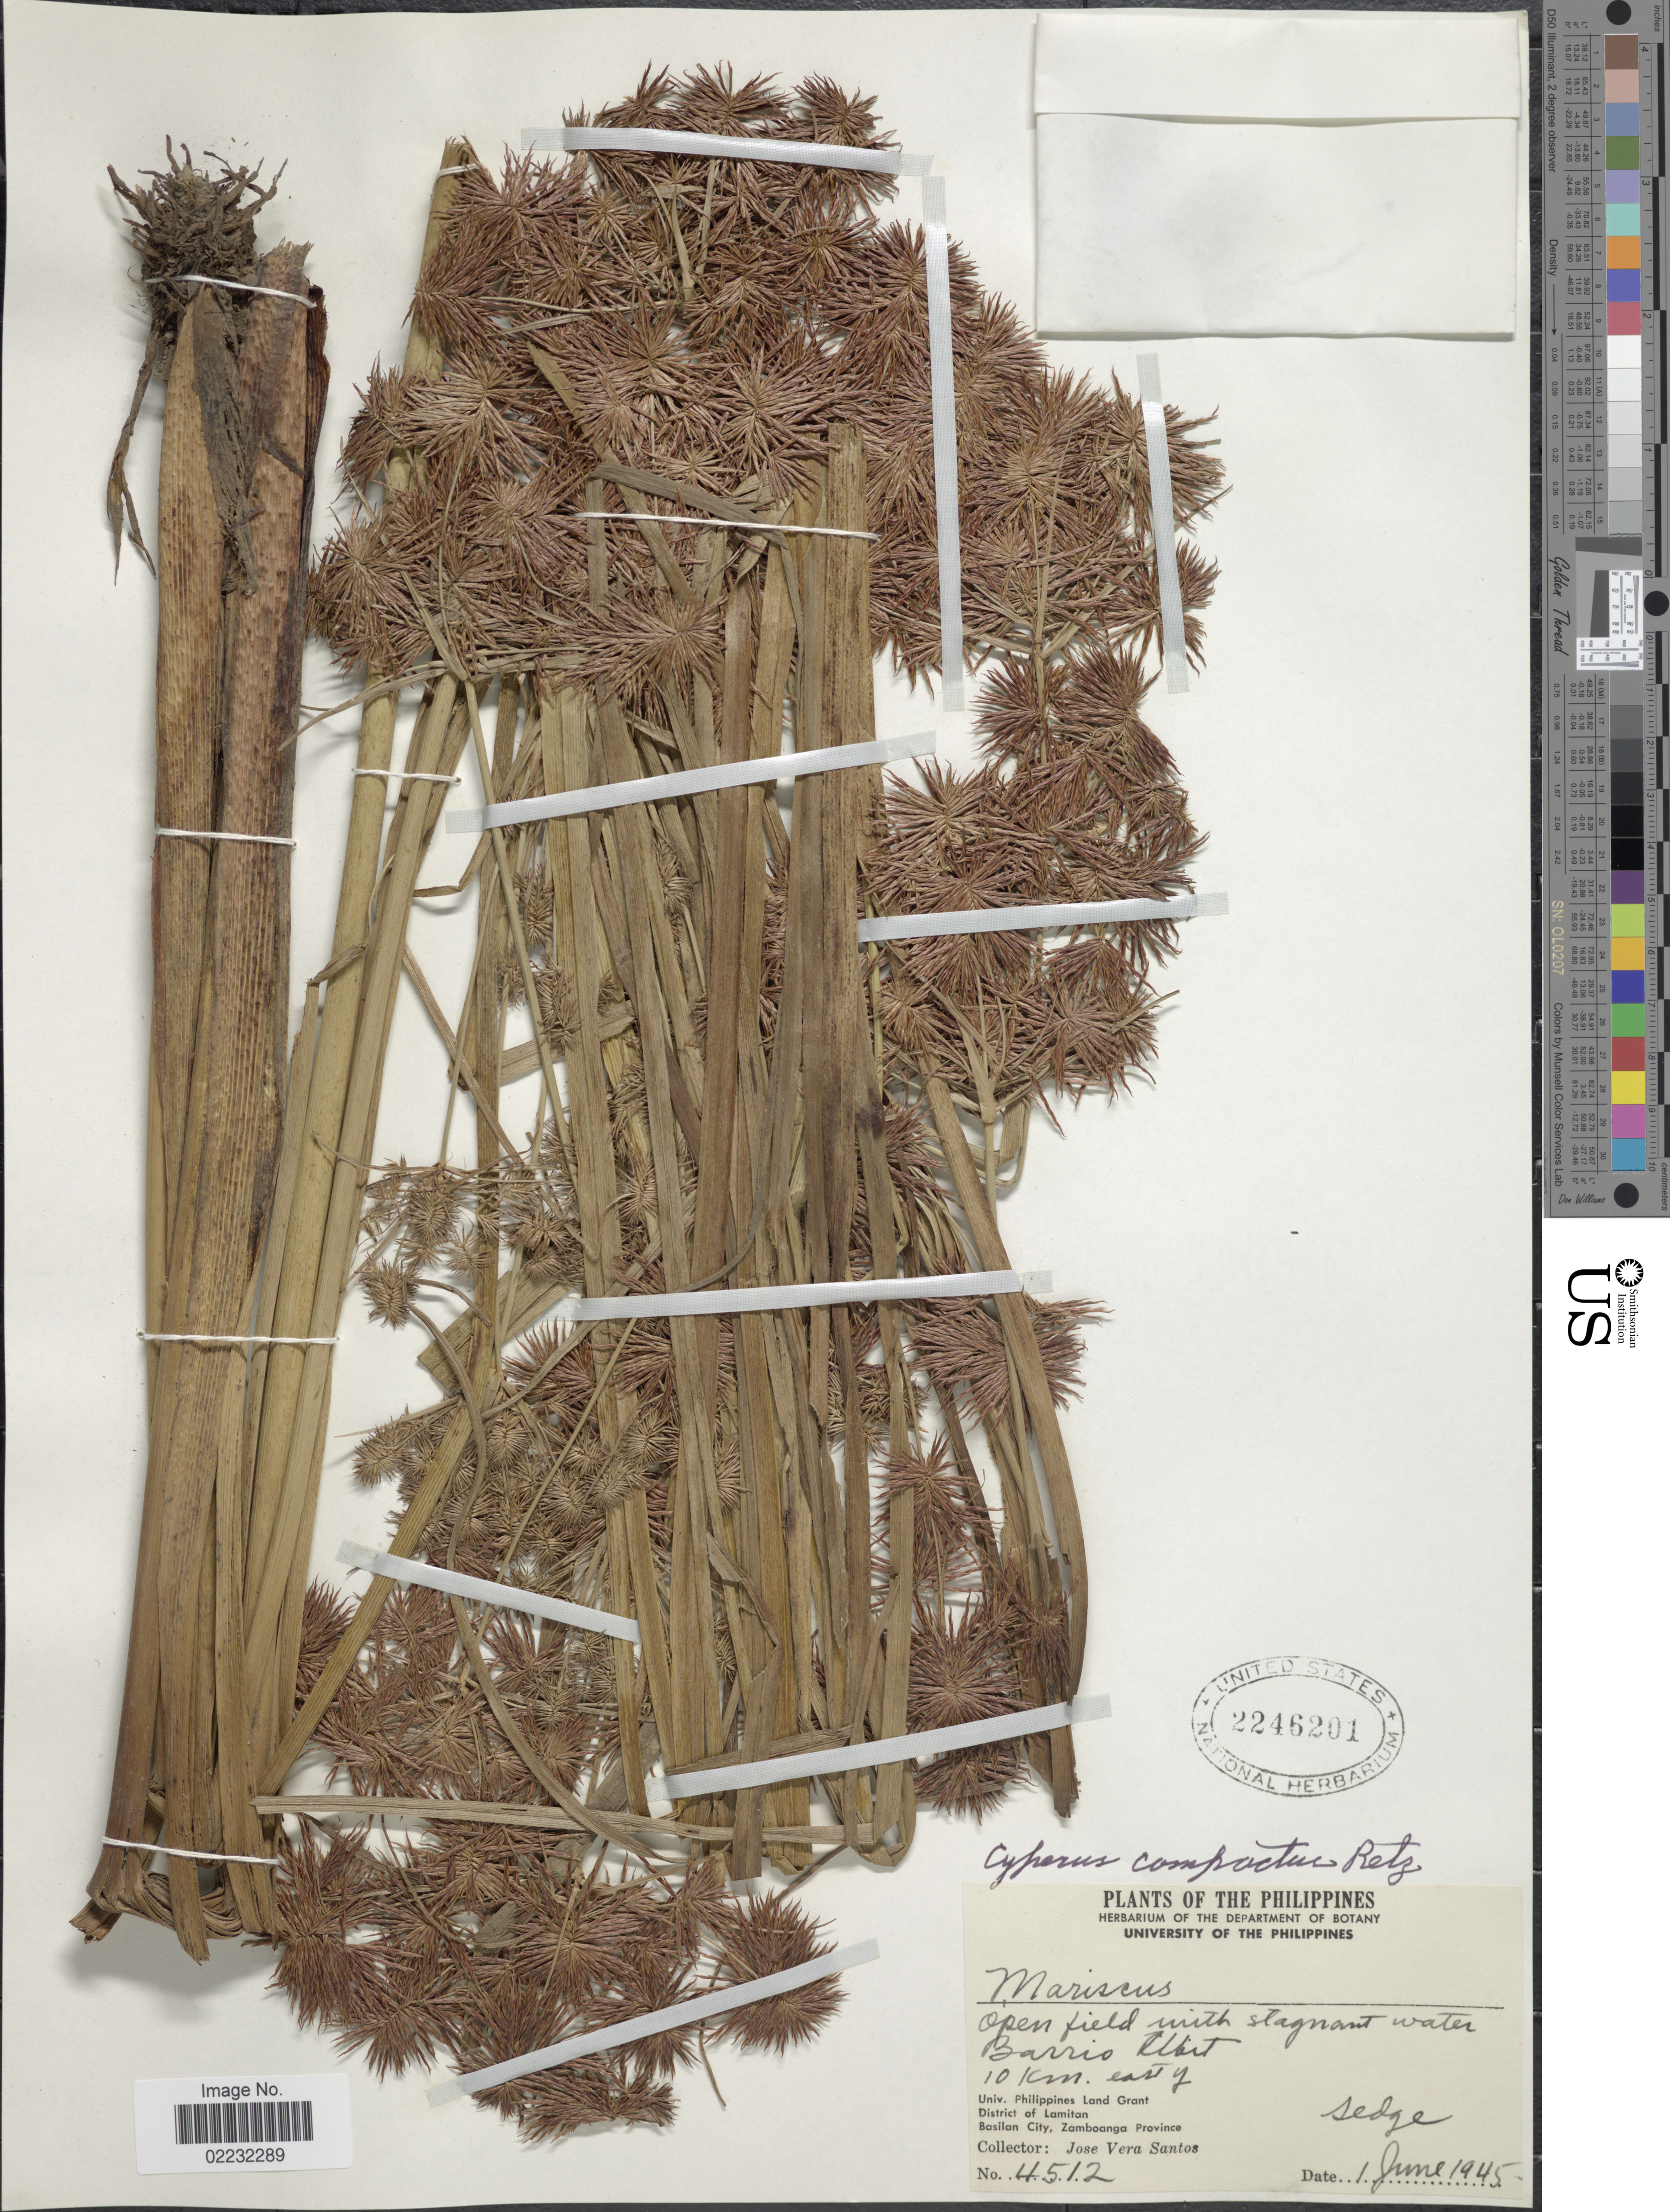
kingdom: Plantae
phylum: Tracheophyta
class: Liliopsida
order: Poales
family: Cyperaceae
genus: Cyperus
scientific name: Cyperus compactus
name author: Retz.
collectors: J. Santos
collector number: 4512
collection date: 1945-06-01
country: Philippines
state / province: Zamboanga Peninsula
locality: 10 km east of Univ. Philippines Land Grant, District of Lamitan, Basilan City, Zamboanga Province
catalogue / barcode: US 2246201